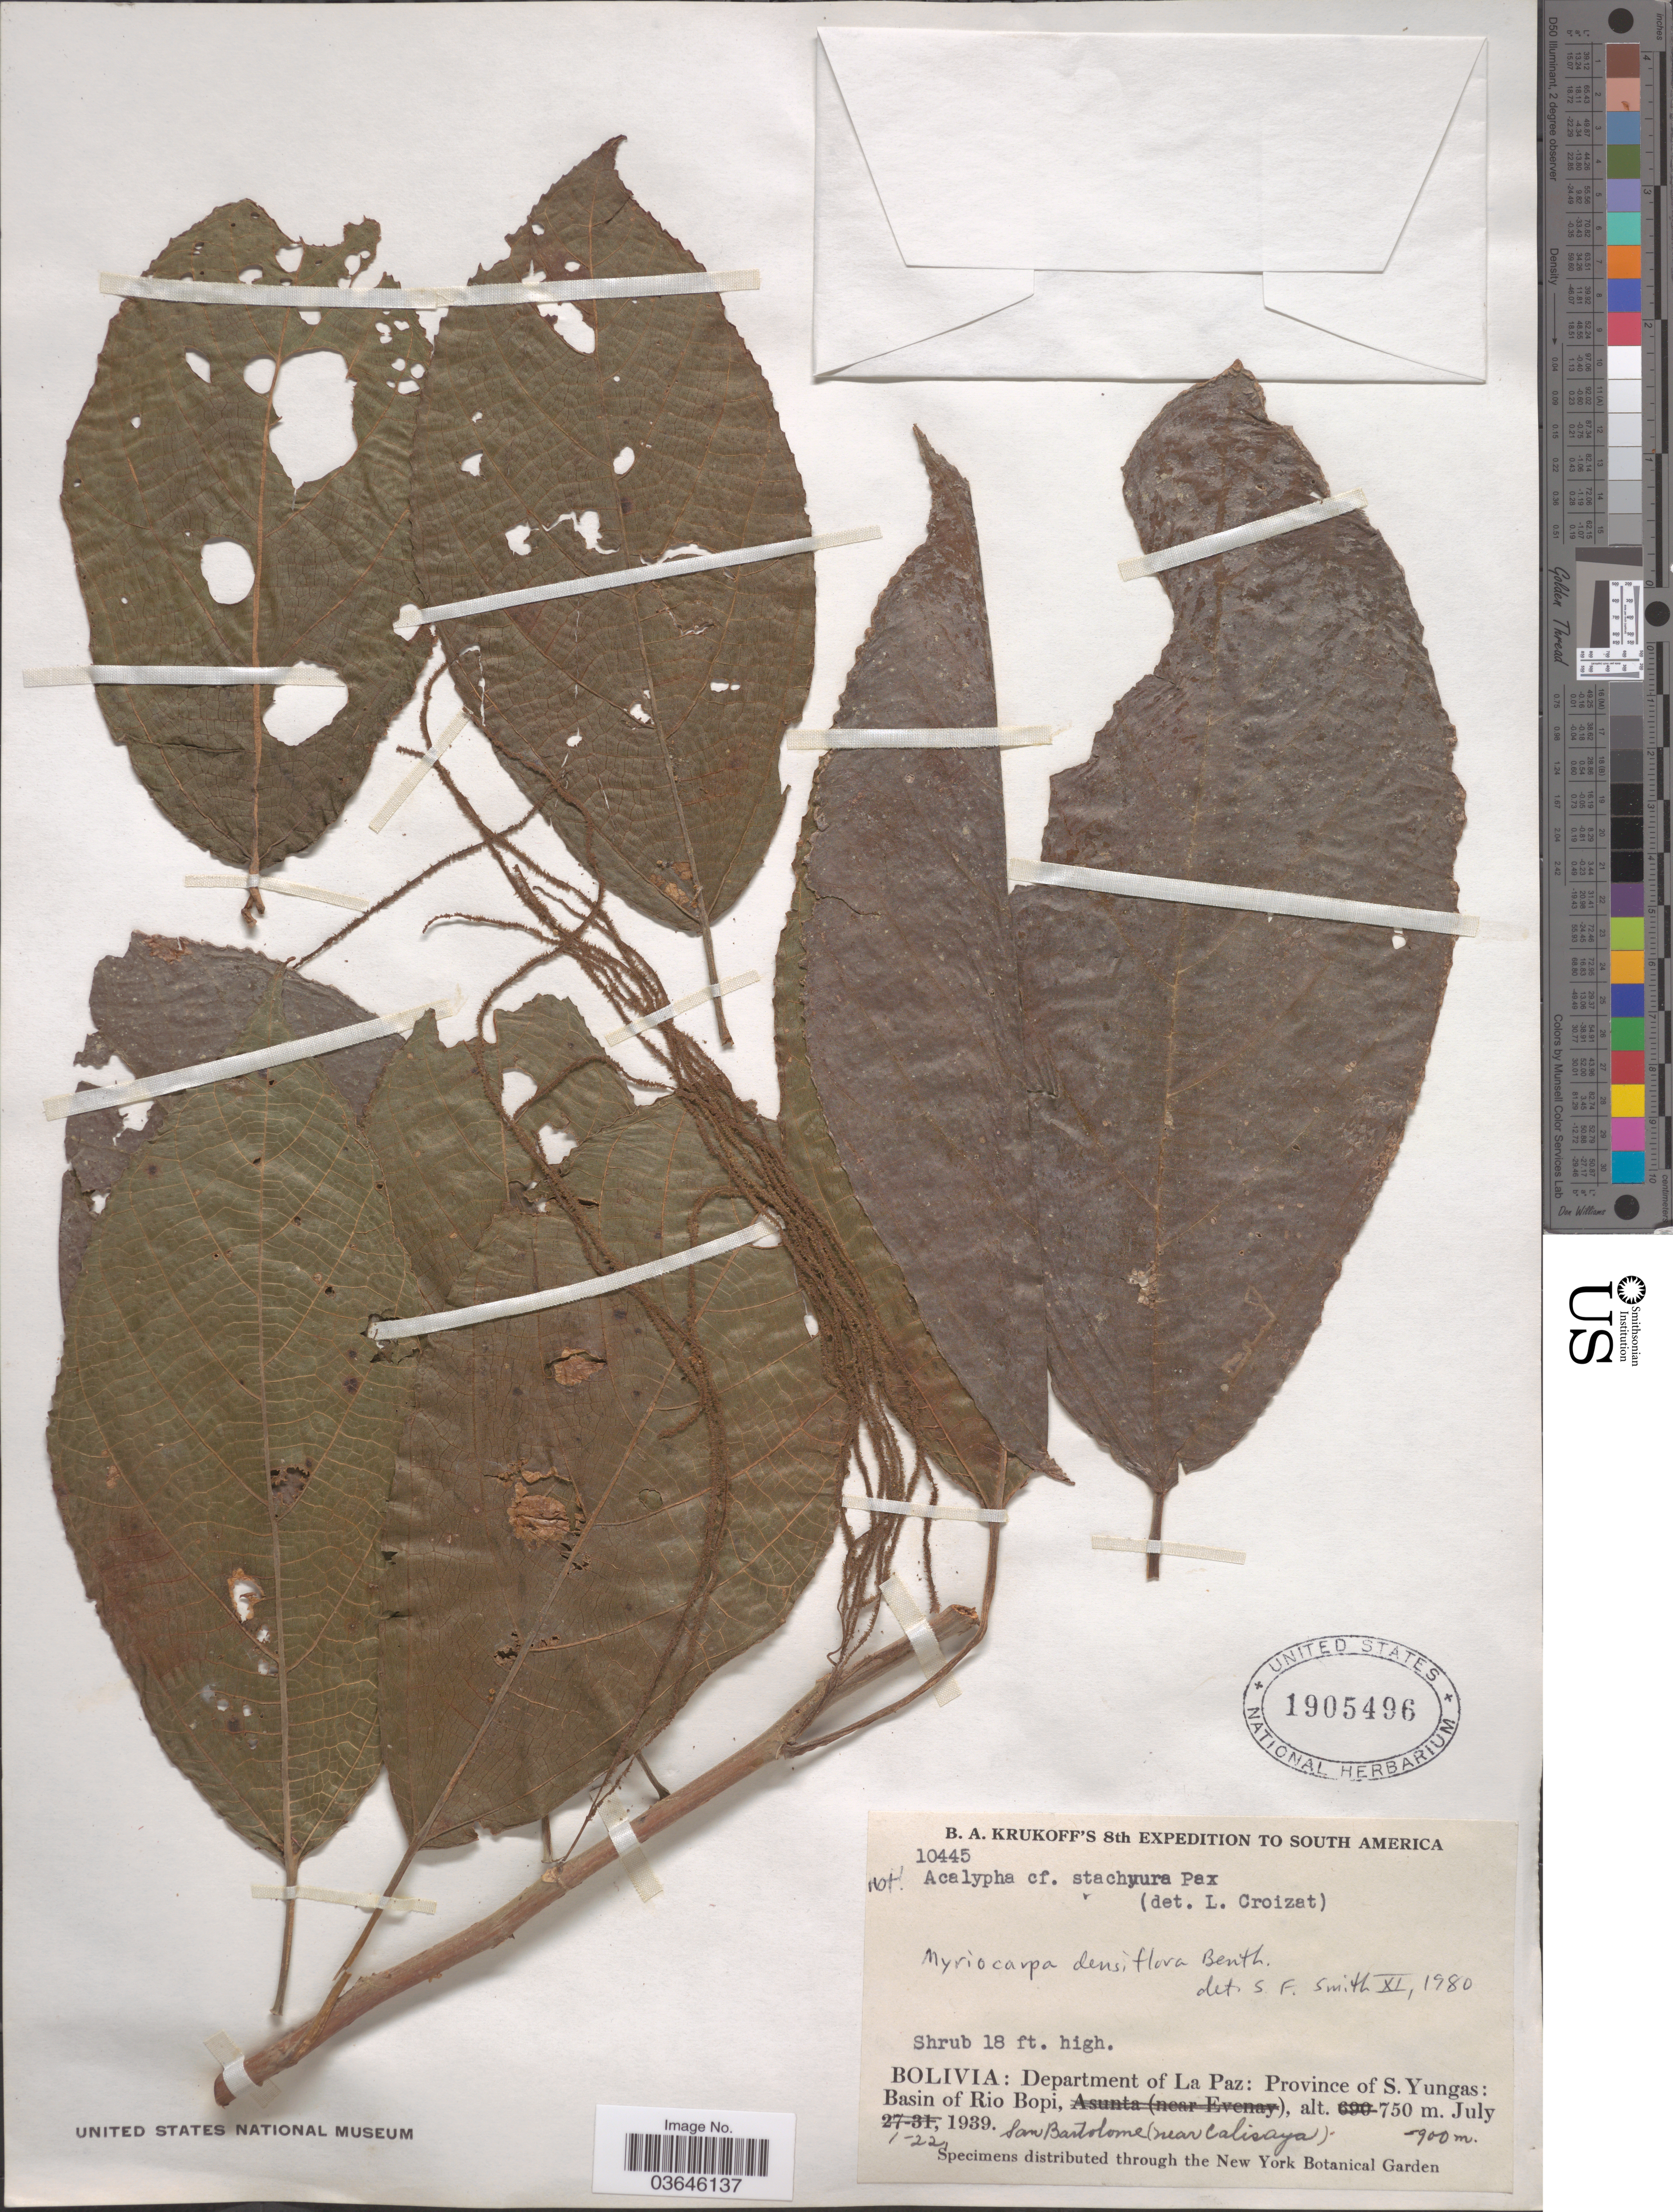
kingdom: Plantae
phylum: Tracheophyta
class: Magnoliopsida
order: Rosales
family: Urticaceae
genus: Myriocarpa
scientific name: Myriocarpa stipitata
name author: Benth.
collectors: B. A. Krukoff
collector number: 10445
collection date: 1939-07-01/1939-07-22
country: Bolivia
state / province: La Paz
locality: Department of La Paz: Province of S. yungas: Basin of Rio Bopi, San Bartolome (near Calisaya).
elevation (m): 750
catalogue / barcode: US 1905496